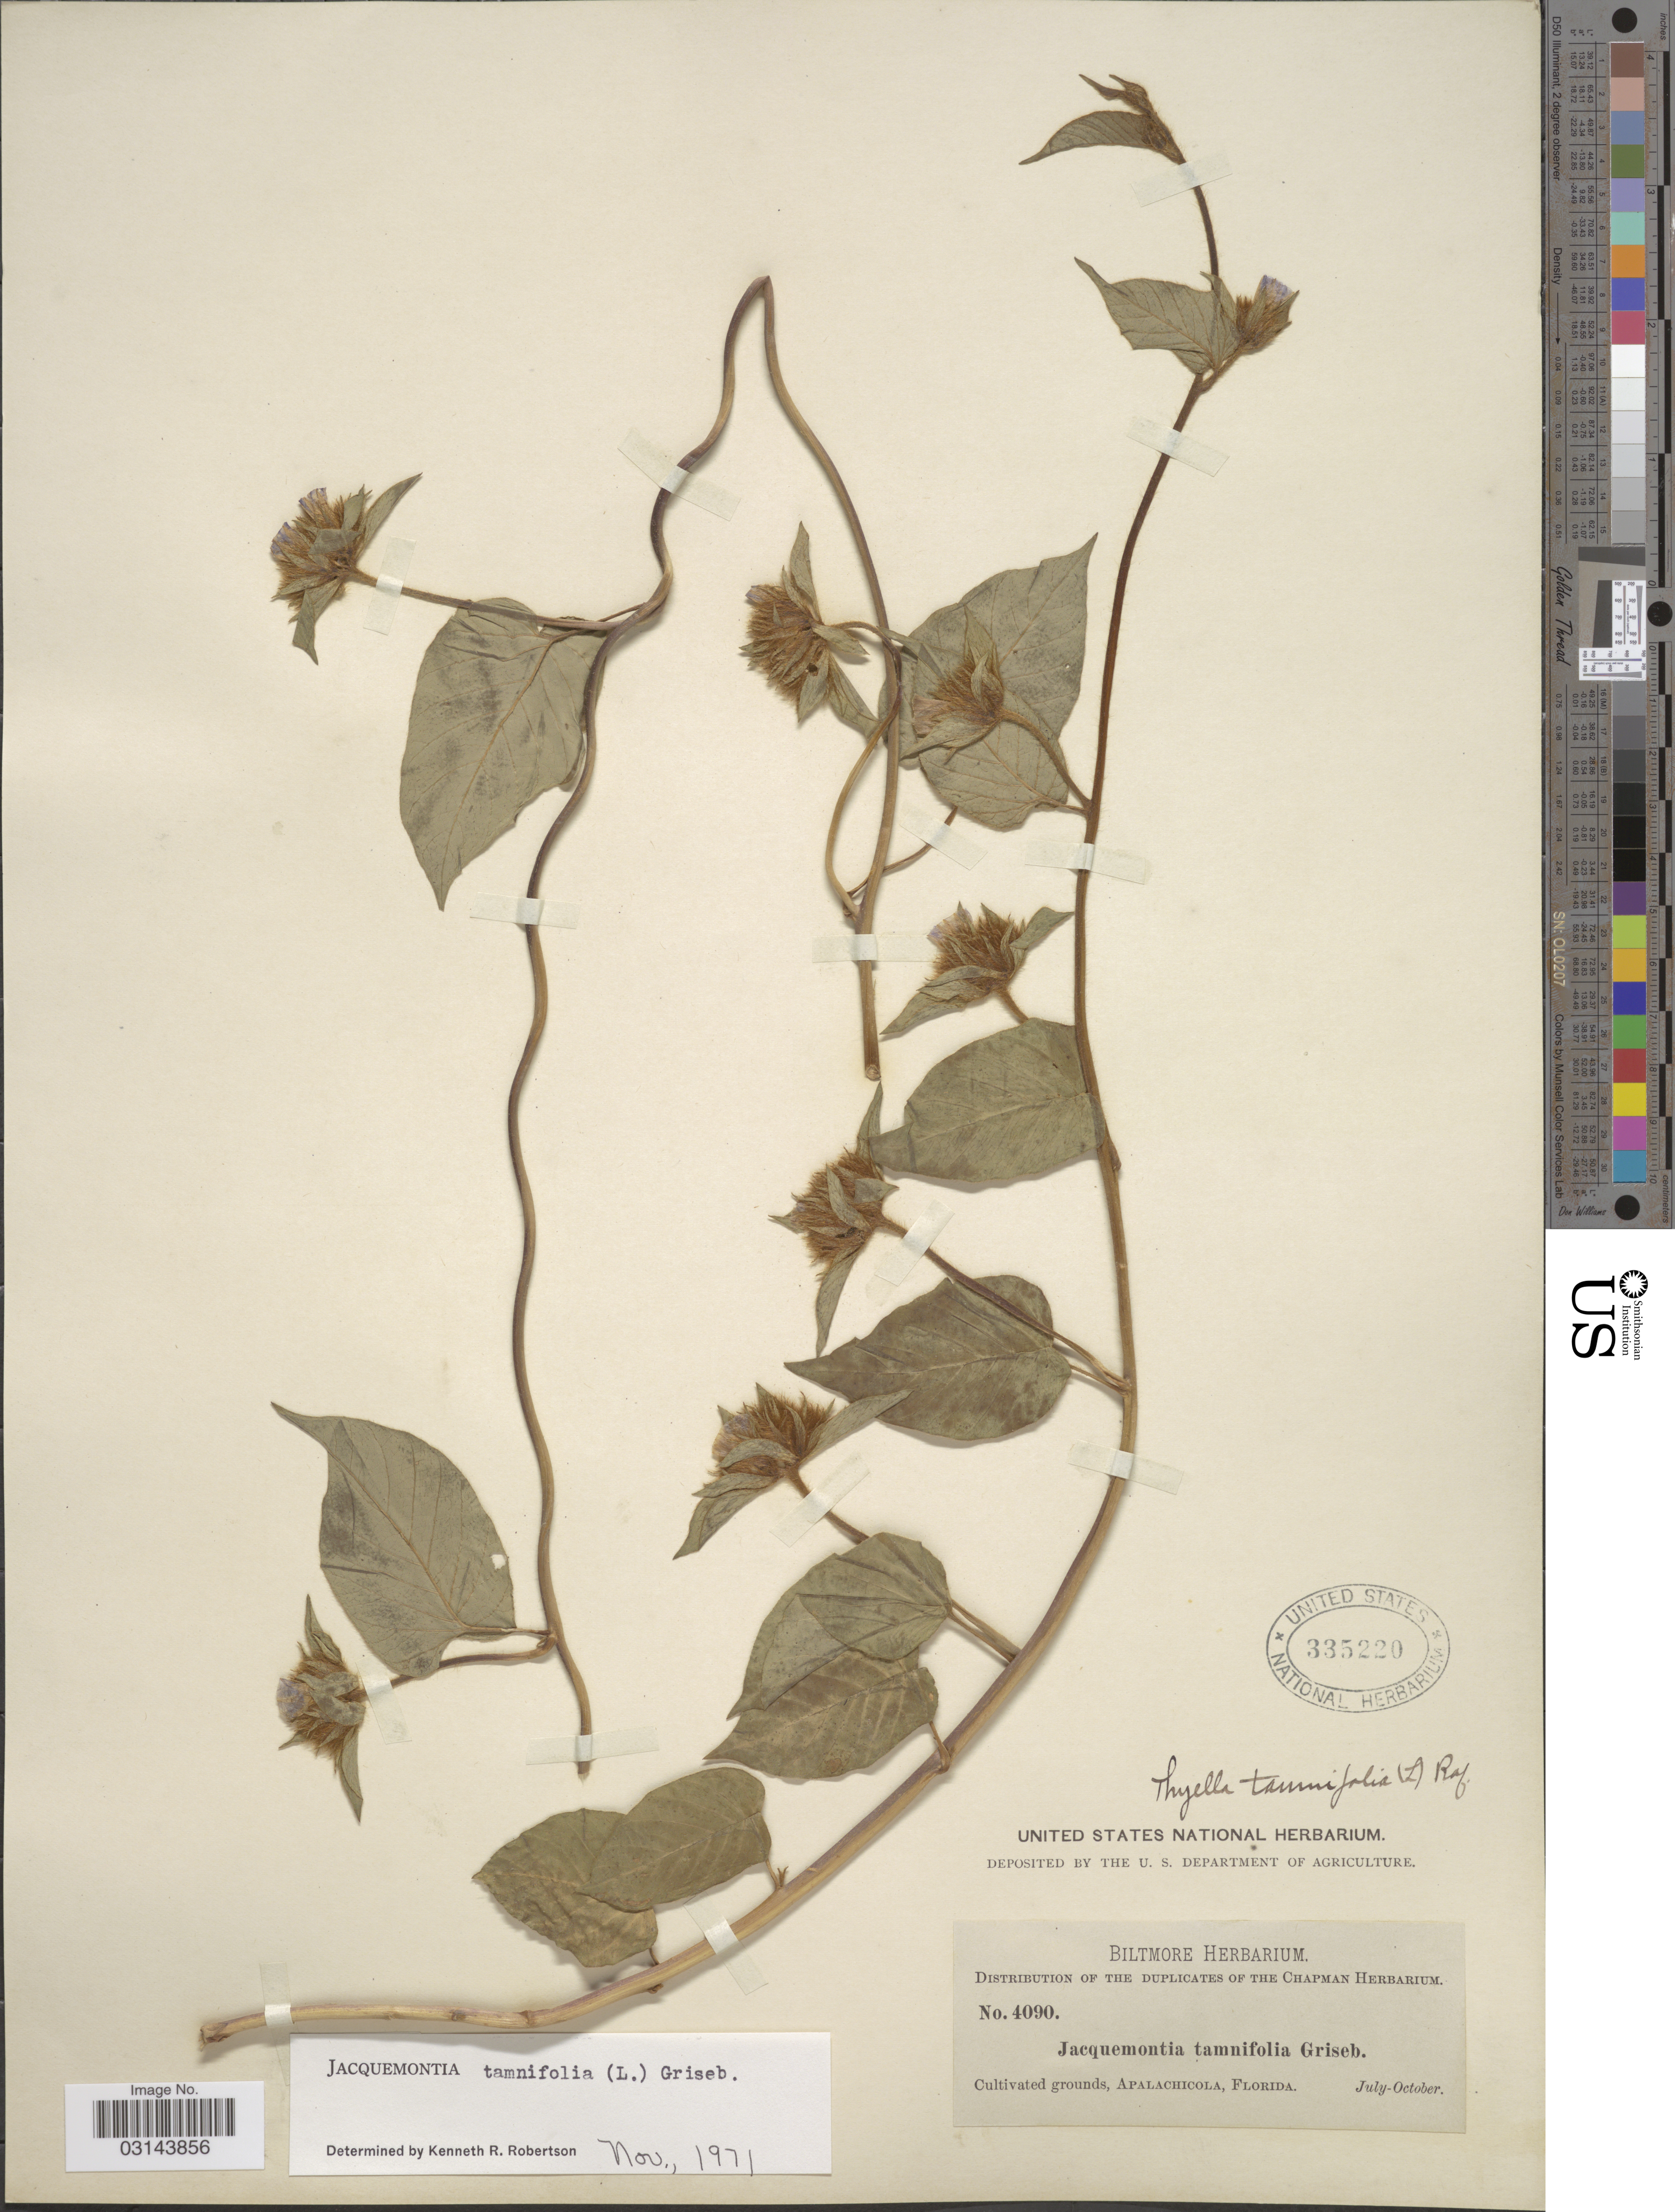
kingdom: Plantae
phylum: Tracheophyta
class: Magnoliopsida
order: Solanales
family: Convolvulaceae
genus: Jacquemontia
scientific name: Jacquemontia tamnifolia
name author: (L.) Griseb.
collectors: ex herb. Biltmore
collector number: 4090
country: United States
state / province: Florida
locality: Apalachicola.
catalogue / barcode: US 335220